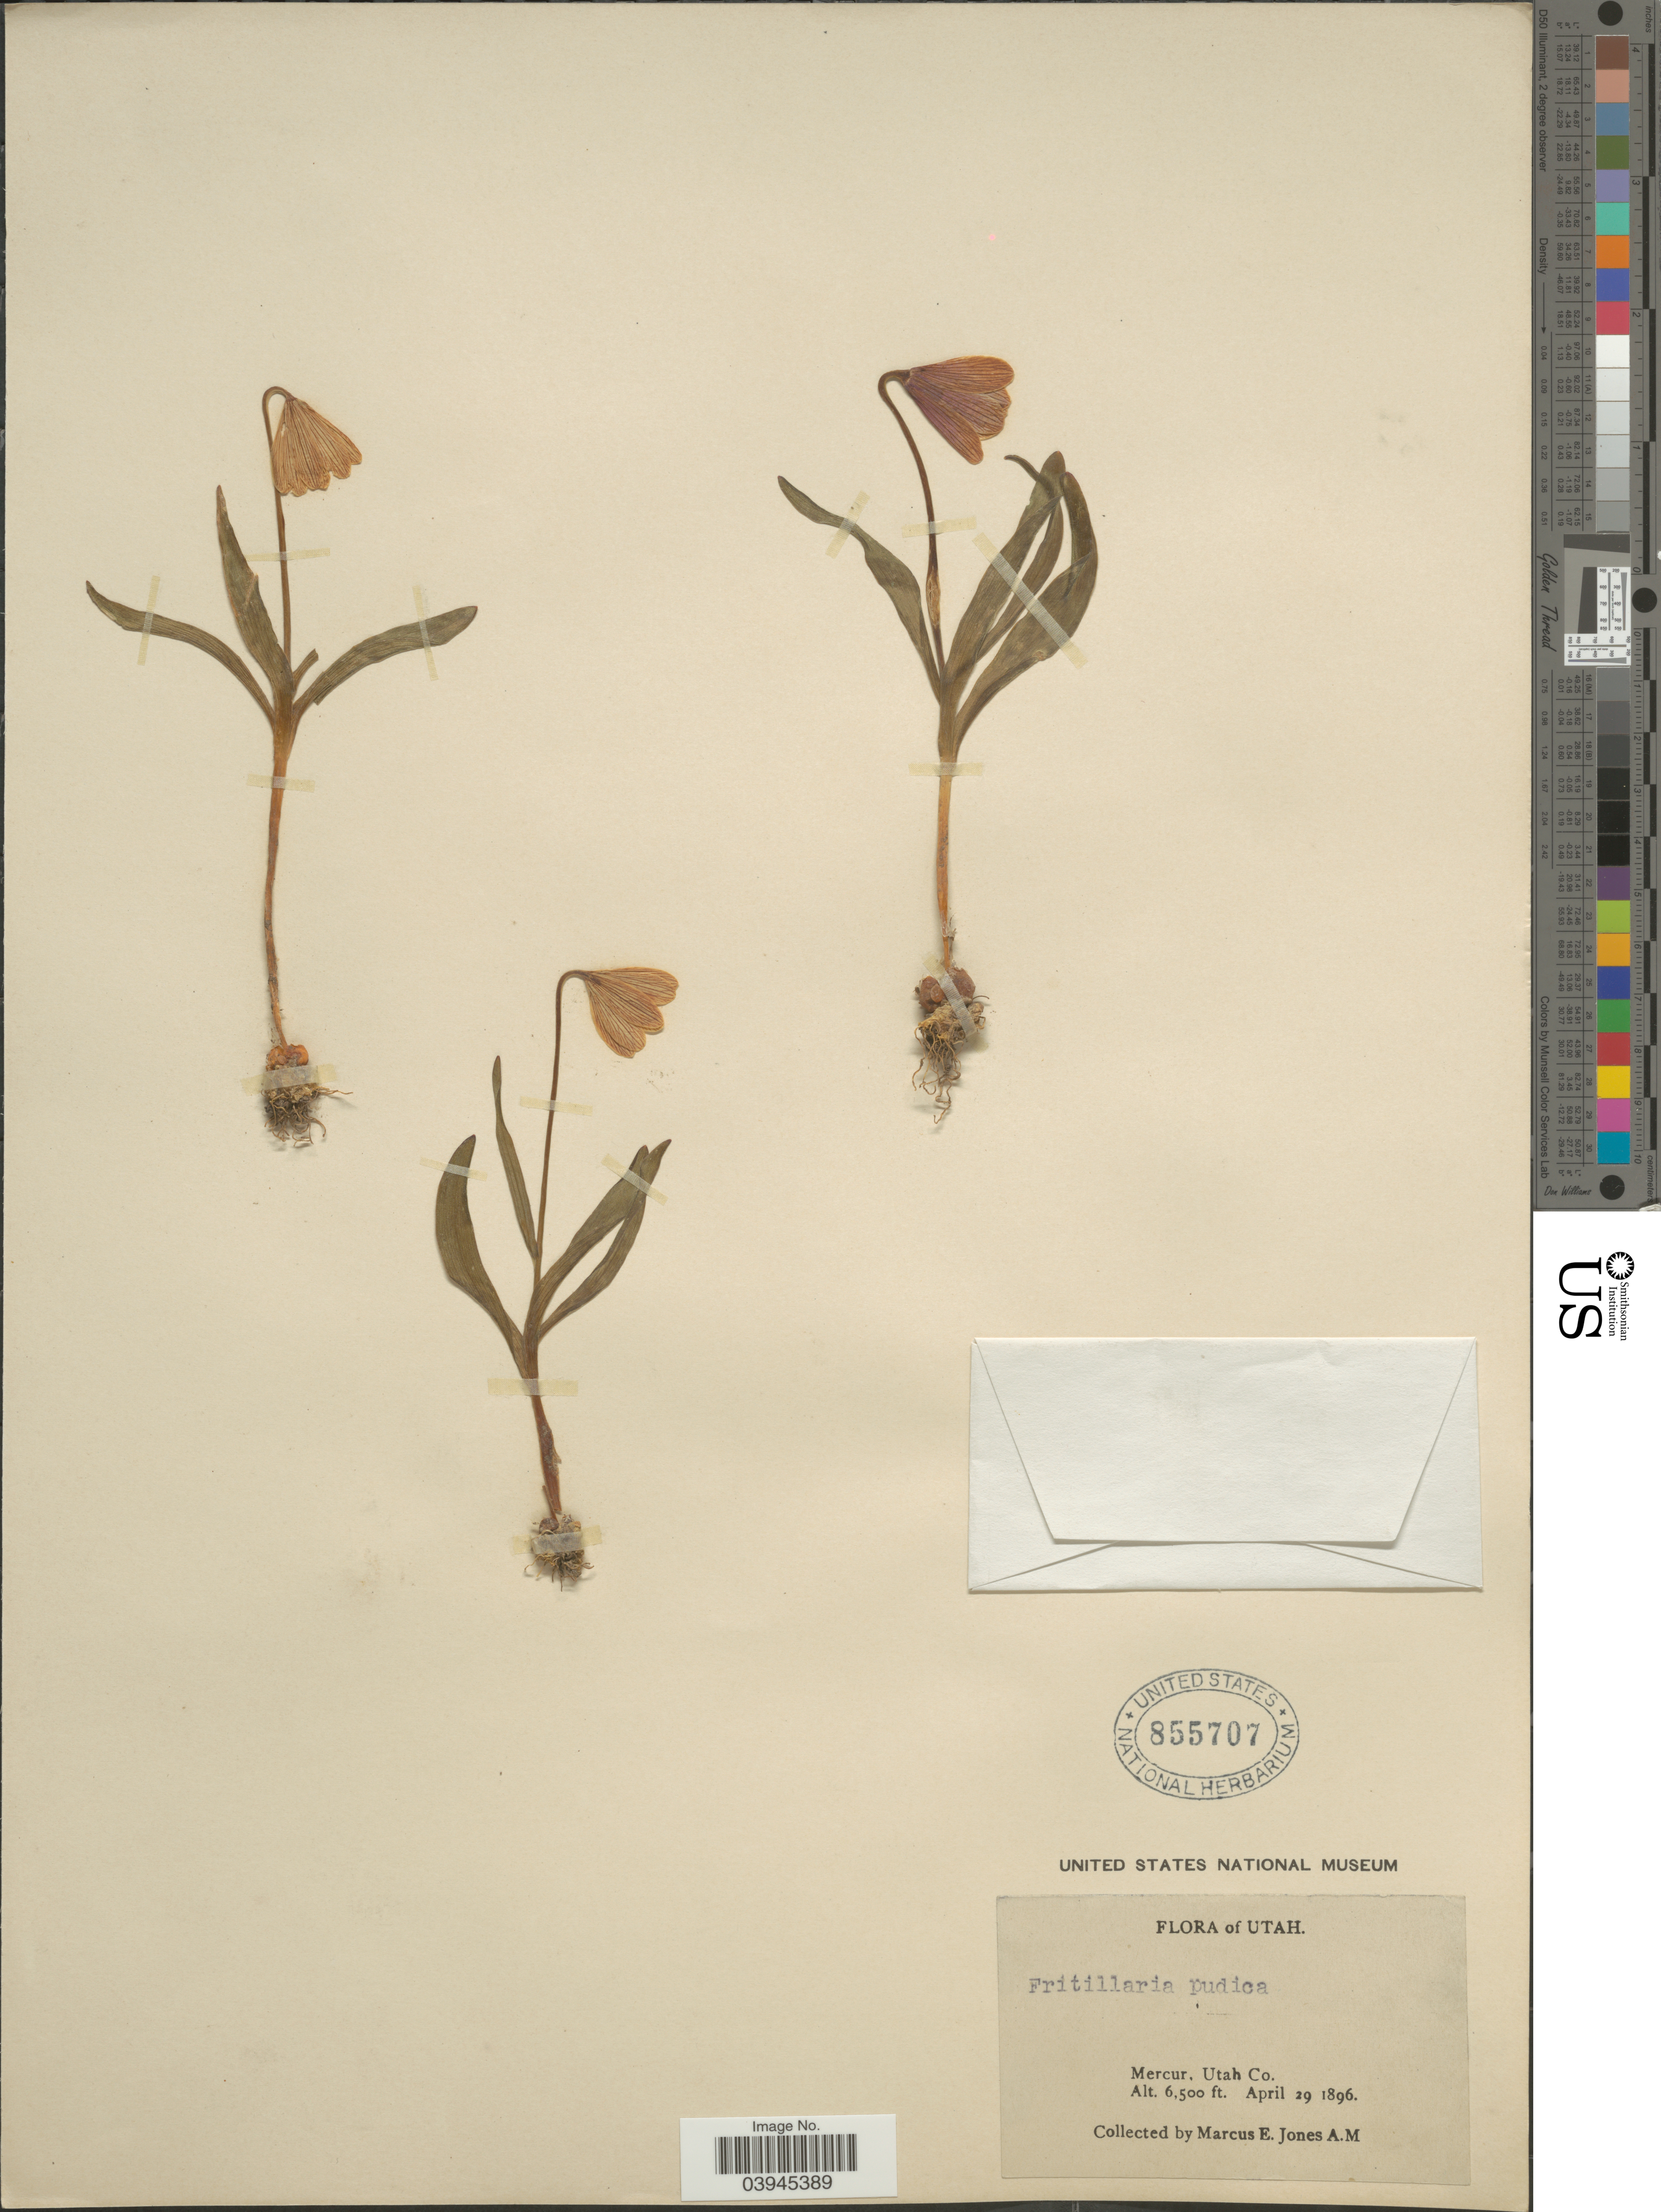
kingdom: Plantae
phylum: Tracheophyta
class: Liliopsida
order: Liliales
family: Liliaceae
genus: Fritillaria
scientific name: Fritillaria pudica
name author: (Pursh) Spreng.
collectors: M. E. Jones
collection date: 1896-04-29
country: United States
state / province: Utah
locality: Mercur, Utah Co.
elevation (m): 1981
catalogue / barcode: US 855707